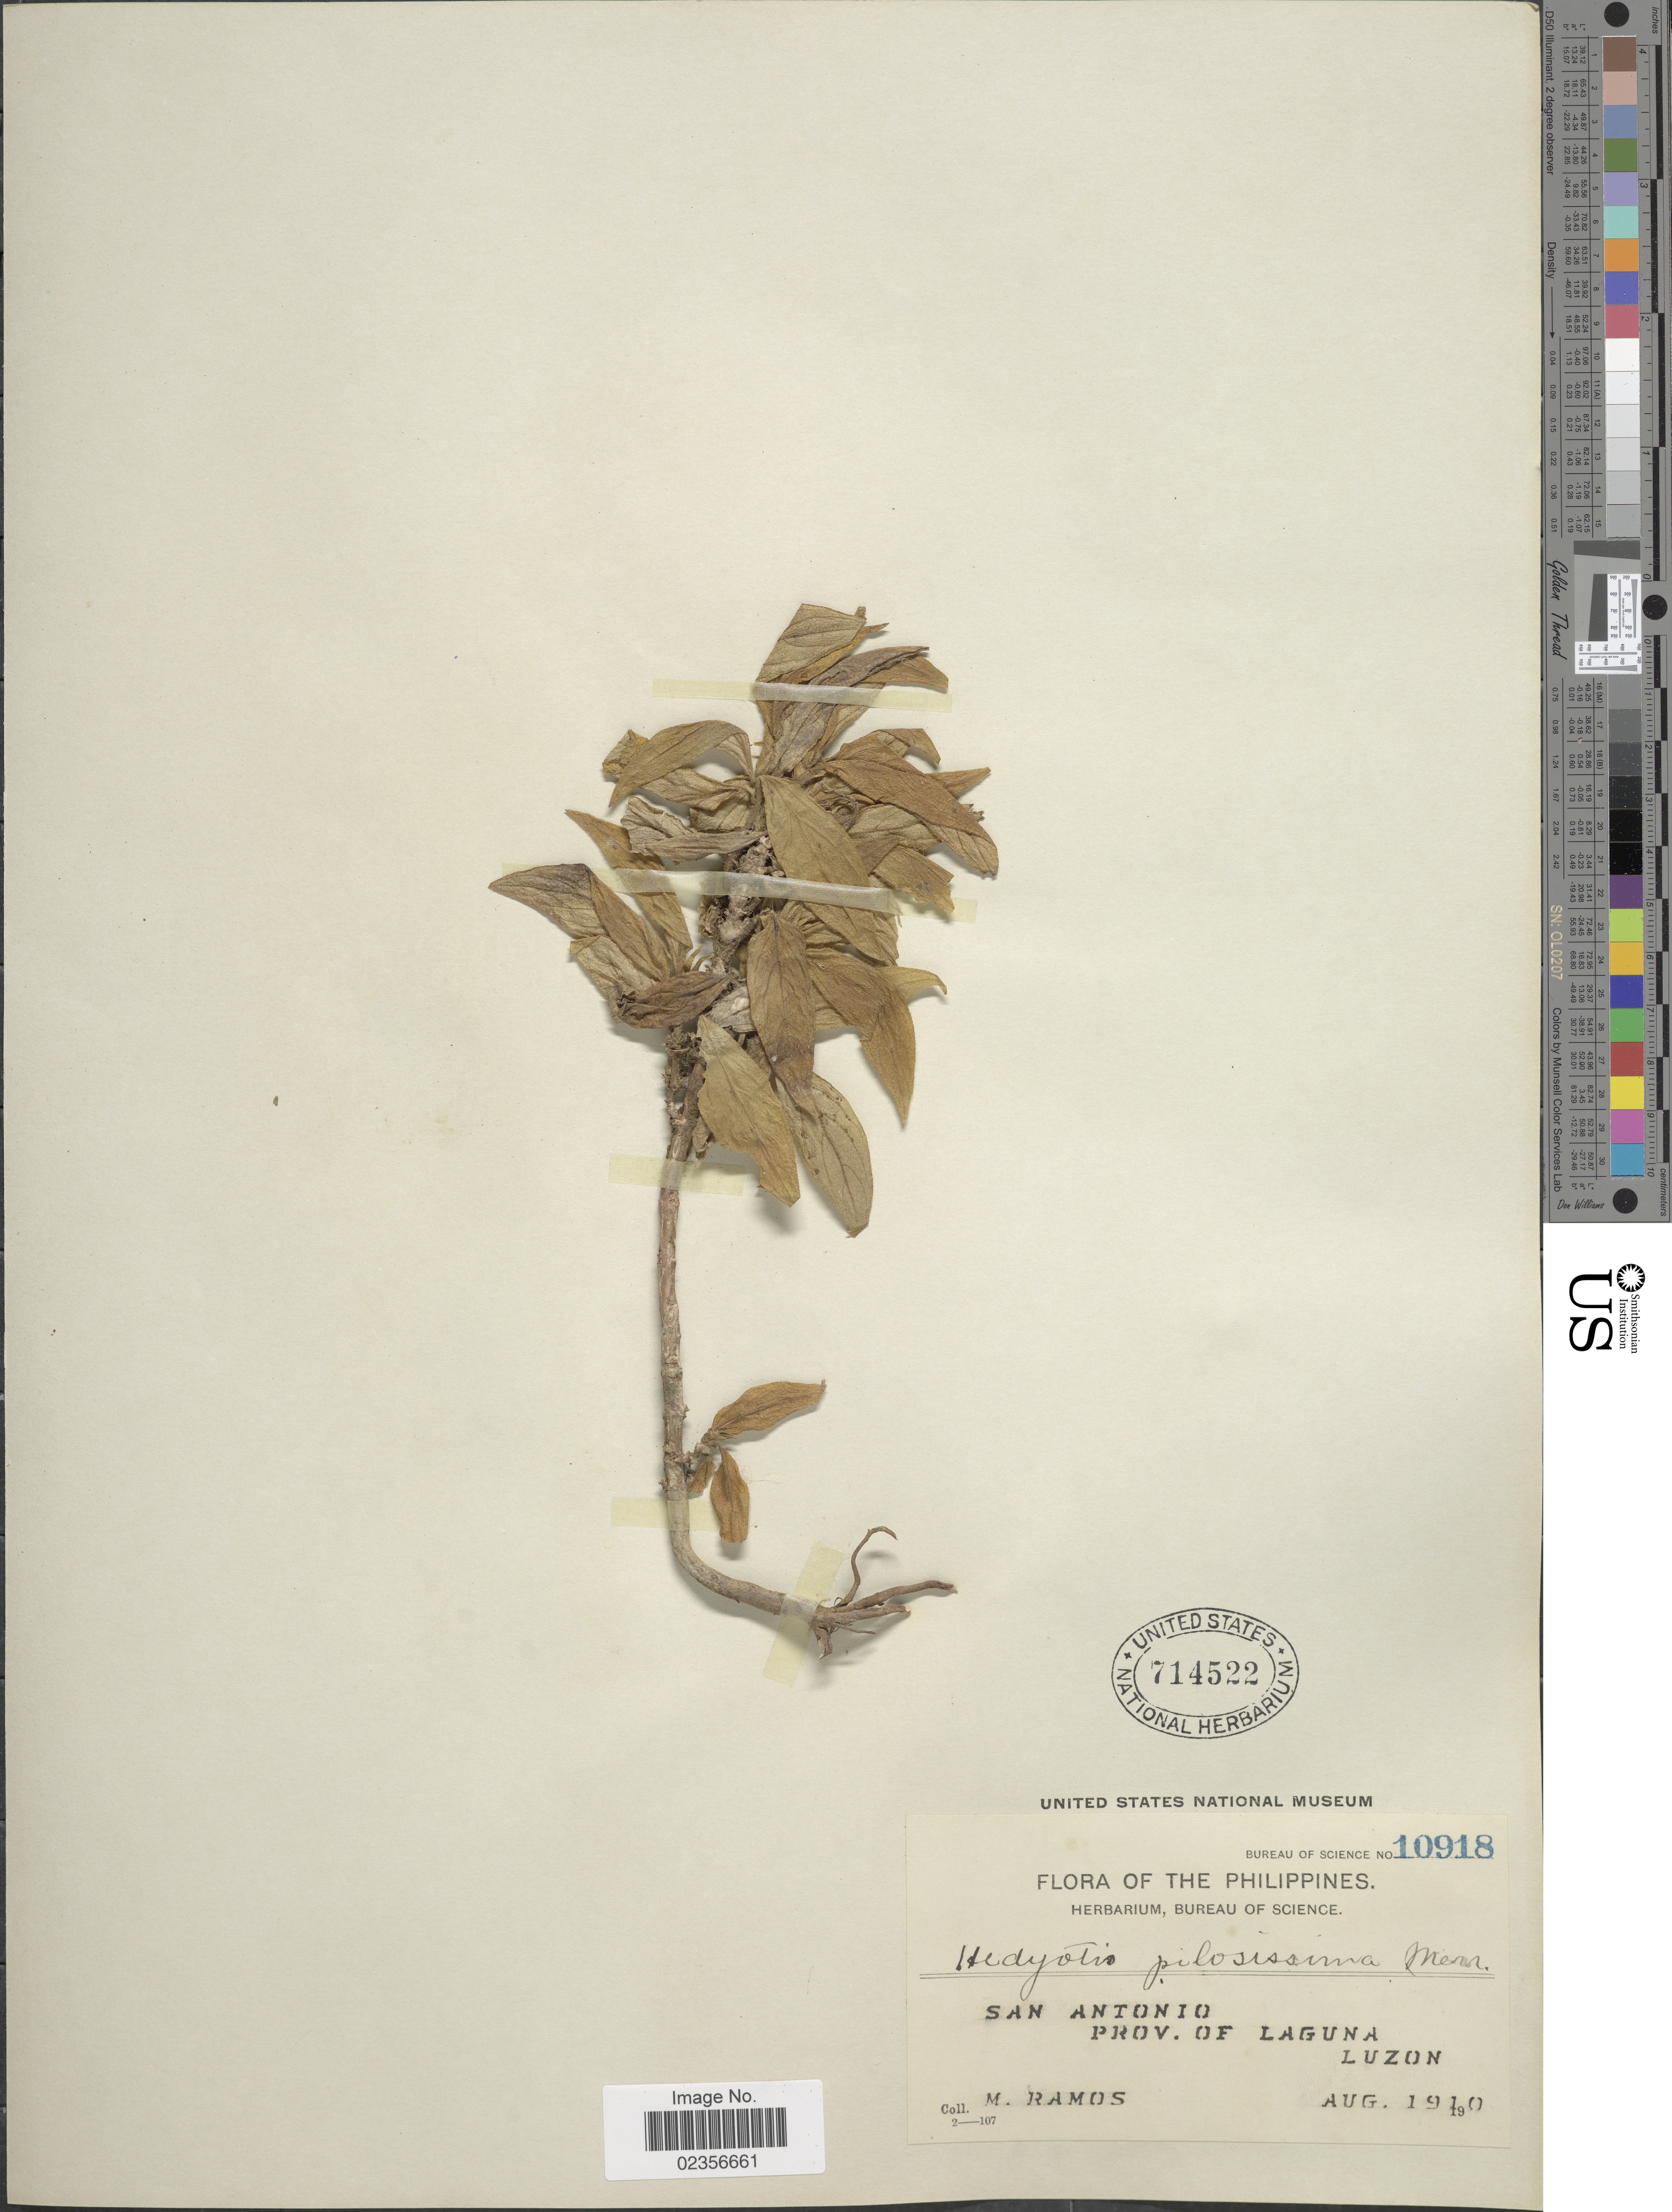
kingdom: Plantae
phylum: Tracheophyta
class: Magnoliopsida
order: Gentianales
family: Rubiaceae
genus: Hedyotis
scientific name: Hedyotis pilosissima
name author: Merr.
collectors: M. Ramos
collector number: Bureau of Science 10918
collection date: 1910-08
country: Philippines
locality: San Antonio. Prov. of Laguna. Luzon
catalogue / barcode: US 714522